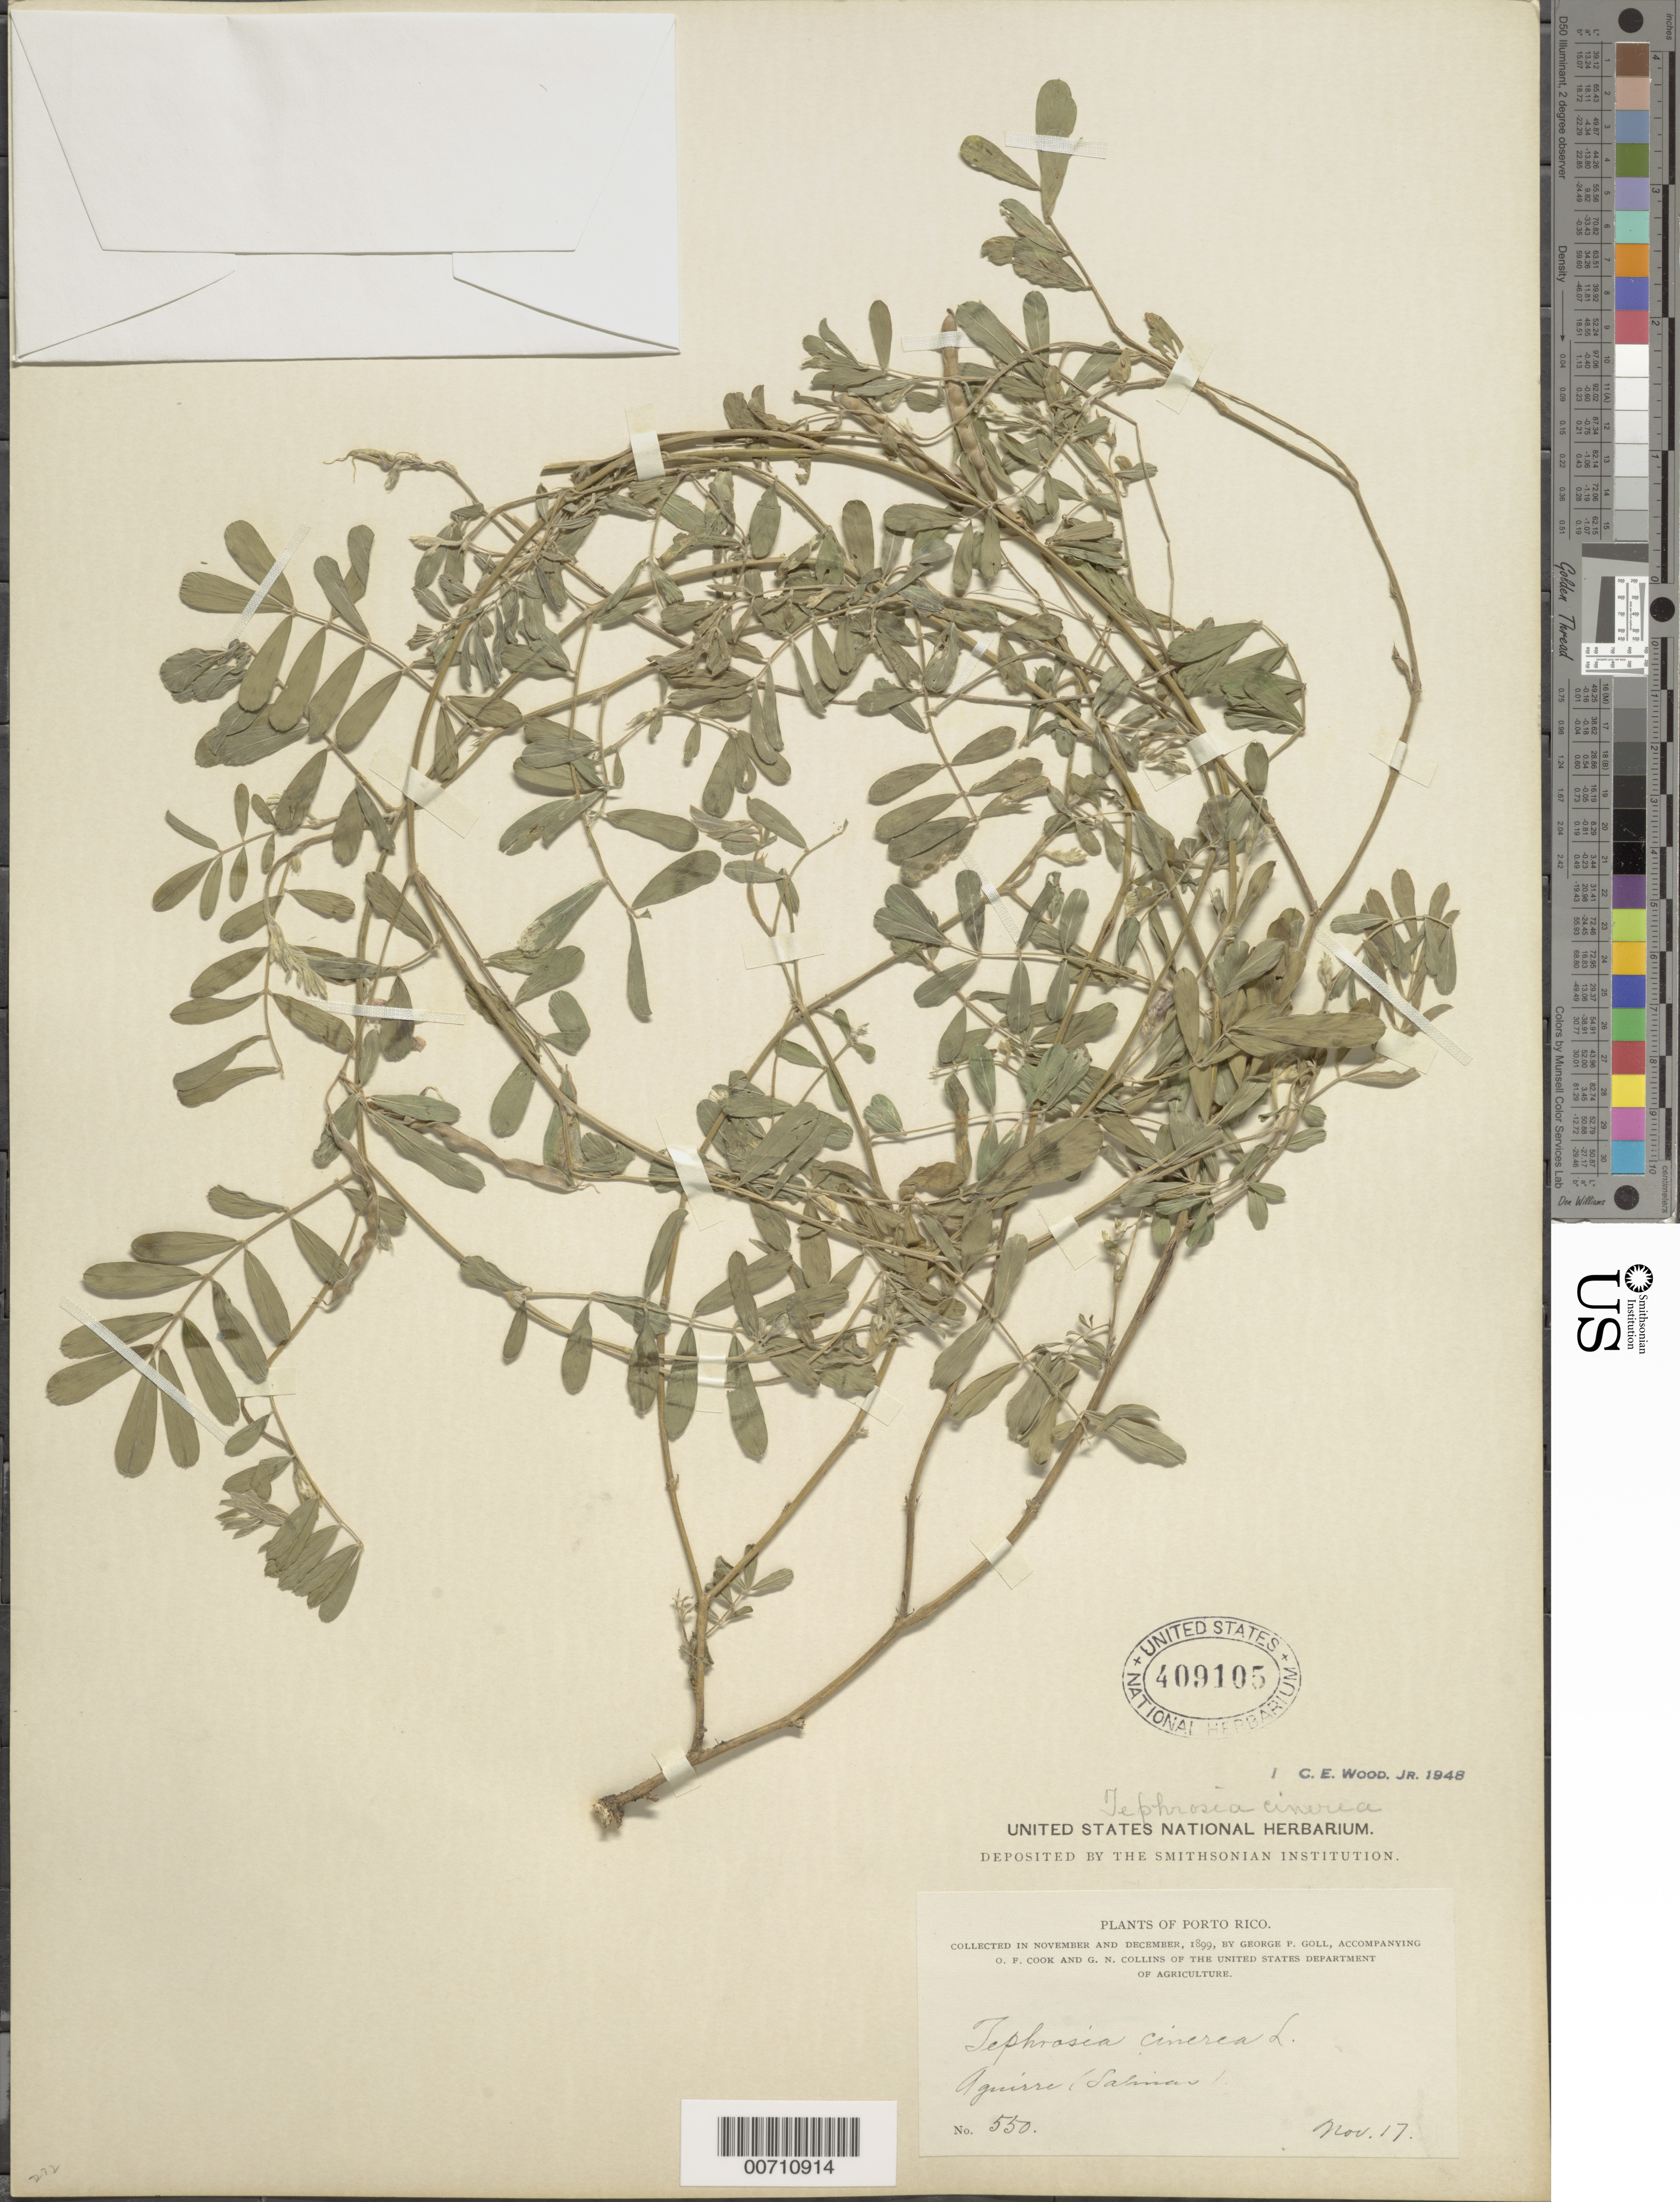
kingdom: Plantae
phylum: Tracheophyta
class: Magnoliopsida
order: Fabales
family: Fabaceae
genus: Tephrosia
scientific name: Tephrosia cinerea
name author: (L.) Pers.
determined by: Wood, C. E., Jr.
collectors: G. Goll, O. F. Cook & G. Collins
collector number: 550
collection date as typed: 17 Nov 1899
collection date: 1899-11-17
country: Puerto Rico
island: Greater Antilles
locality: Aguirre (Salinas)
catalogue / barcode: US 409105